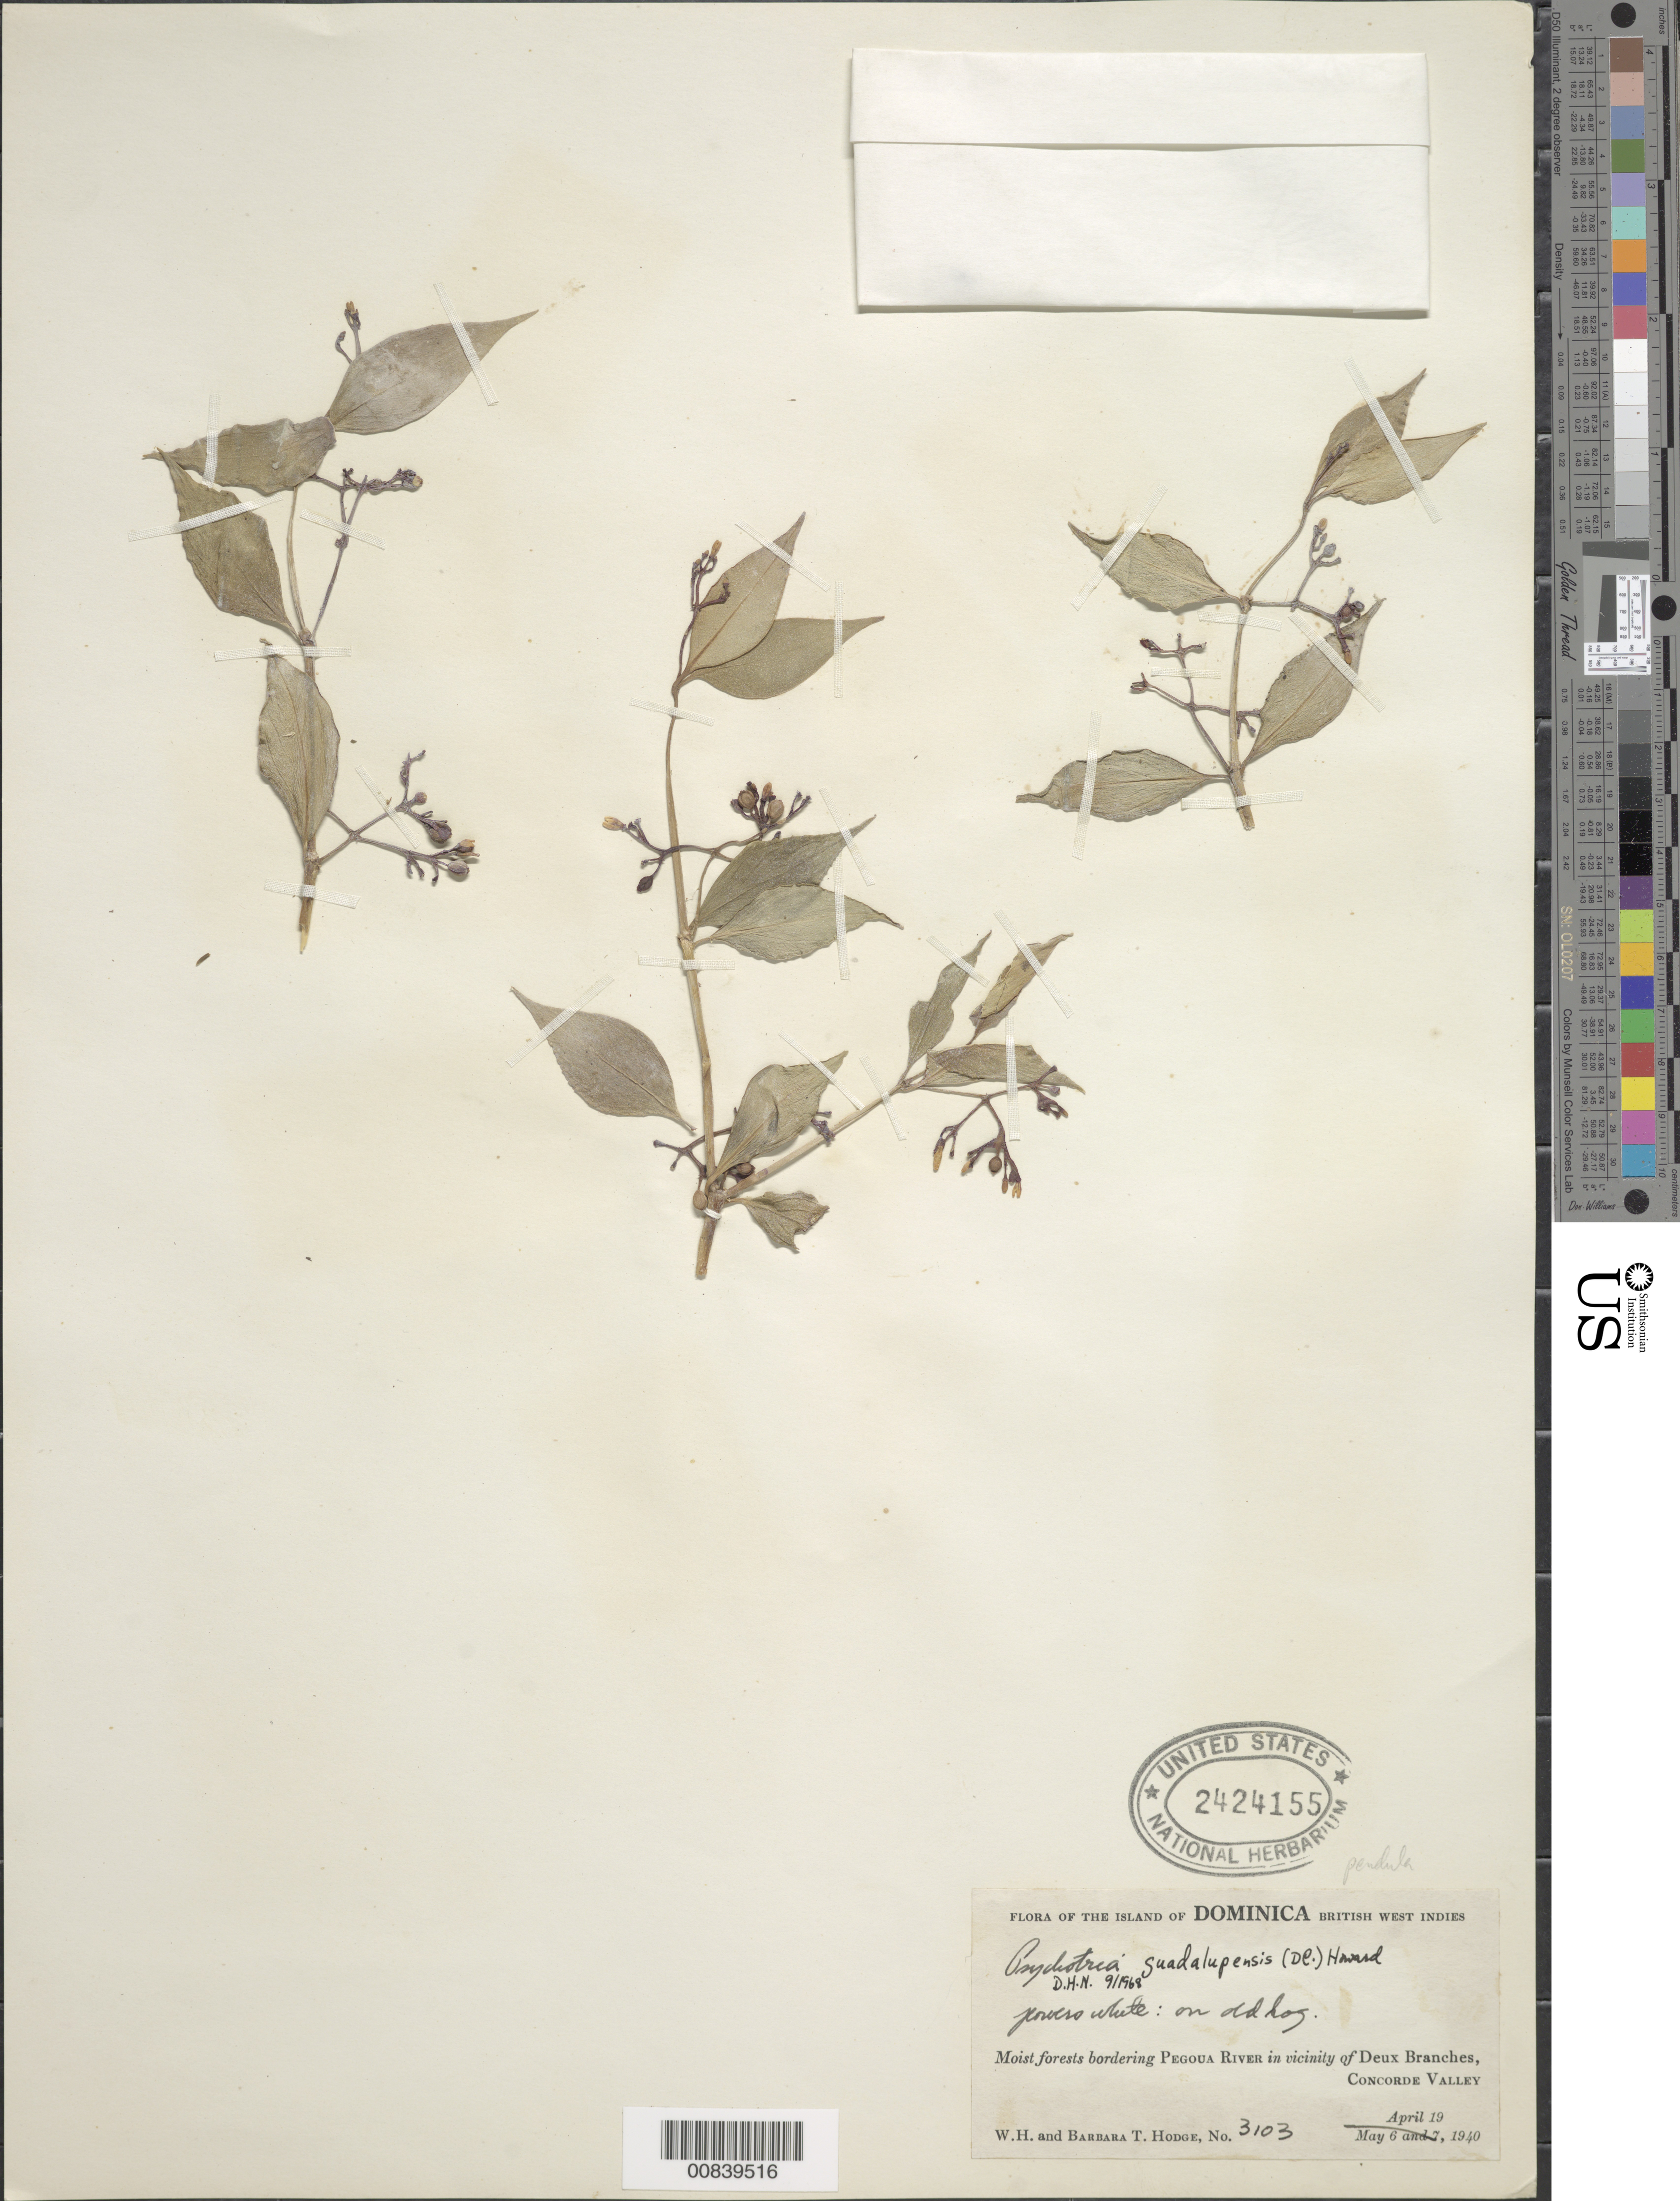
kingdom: Plantae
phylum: Tracheophyta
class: Magnoliopsida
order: Gentianales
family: Rubiaceae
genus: Notopleura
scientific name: Notopleura guadalupensis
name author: (DC.) C.M. Taylor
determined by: Nicolson, Dan H.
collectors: W. Hodge & B. Hodge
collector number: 3103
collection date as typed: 19 Apr 1940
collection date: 1940-04-19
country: Dominica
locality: Forests bordering Pegoua River in vicinity of Deux Branches, Concorde Valley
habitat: Moist forests bordering river, on old log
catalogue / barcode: US 2424155